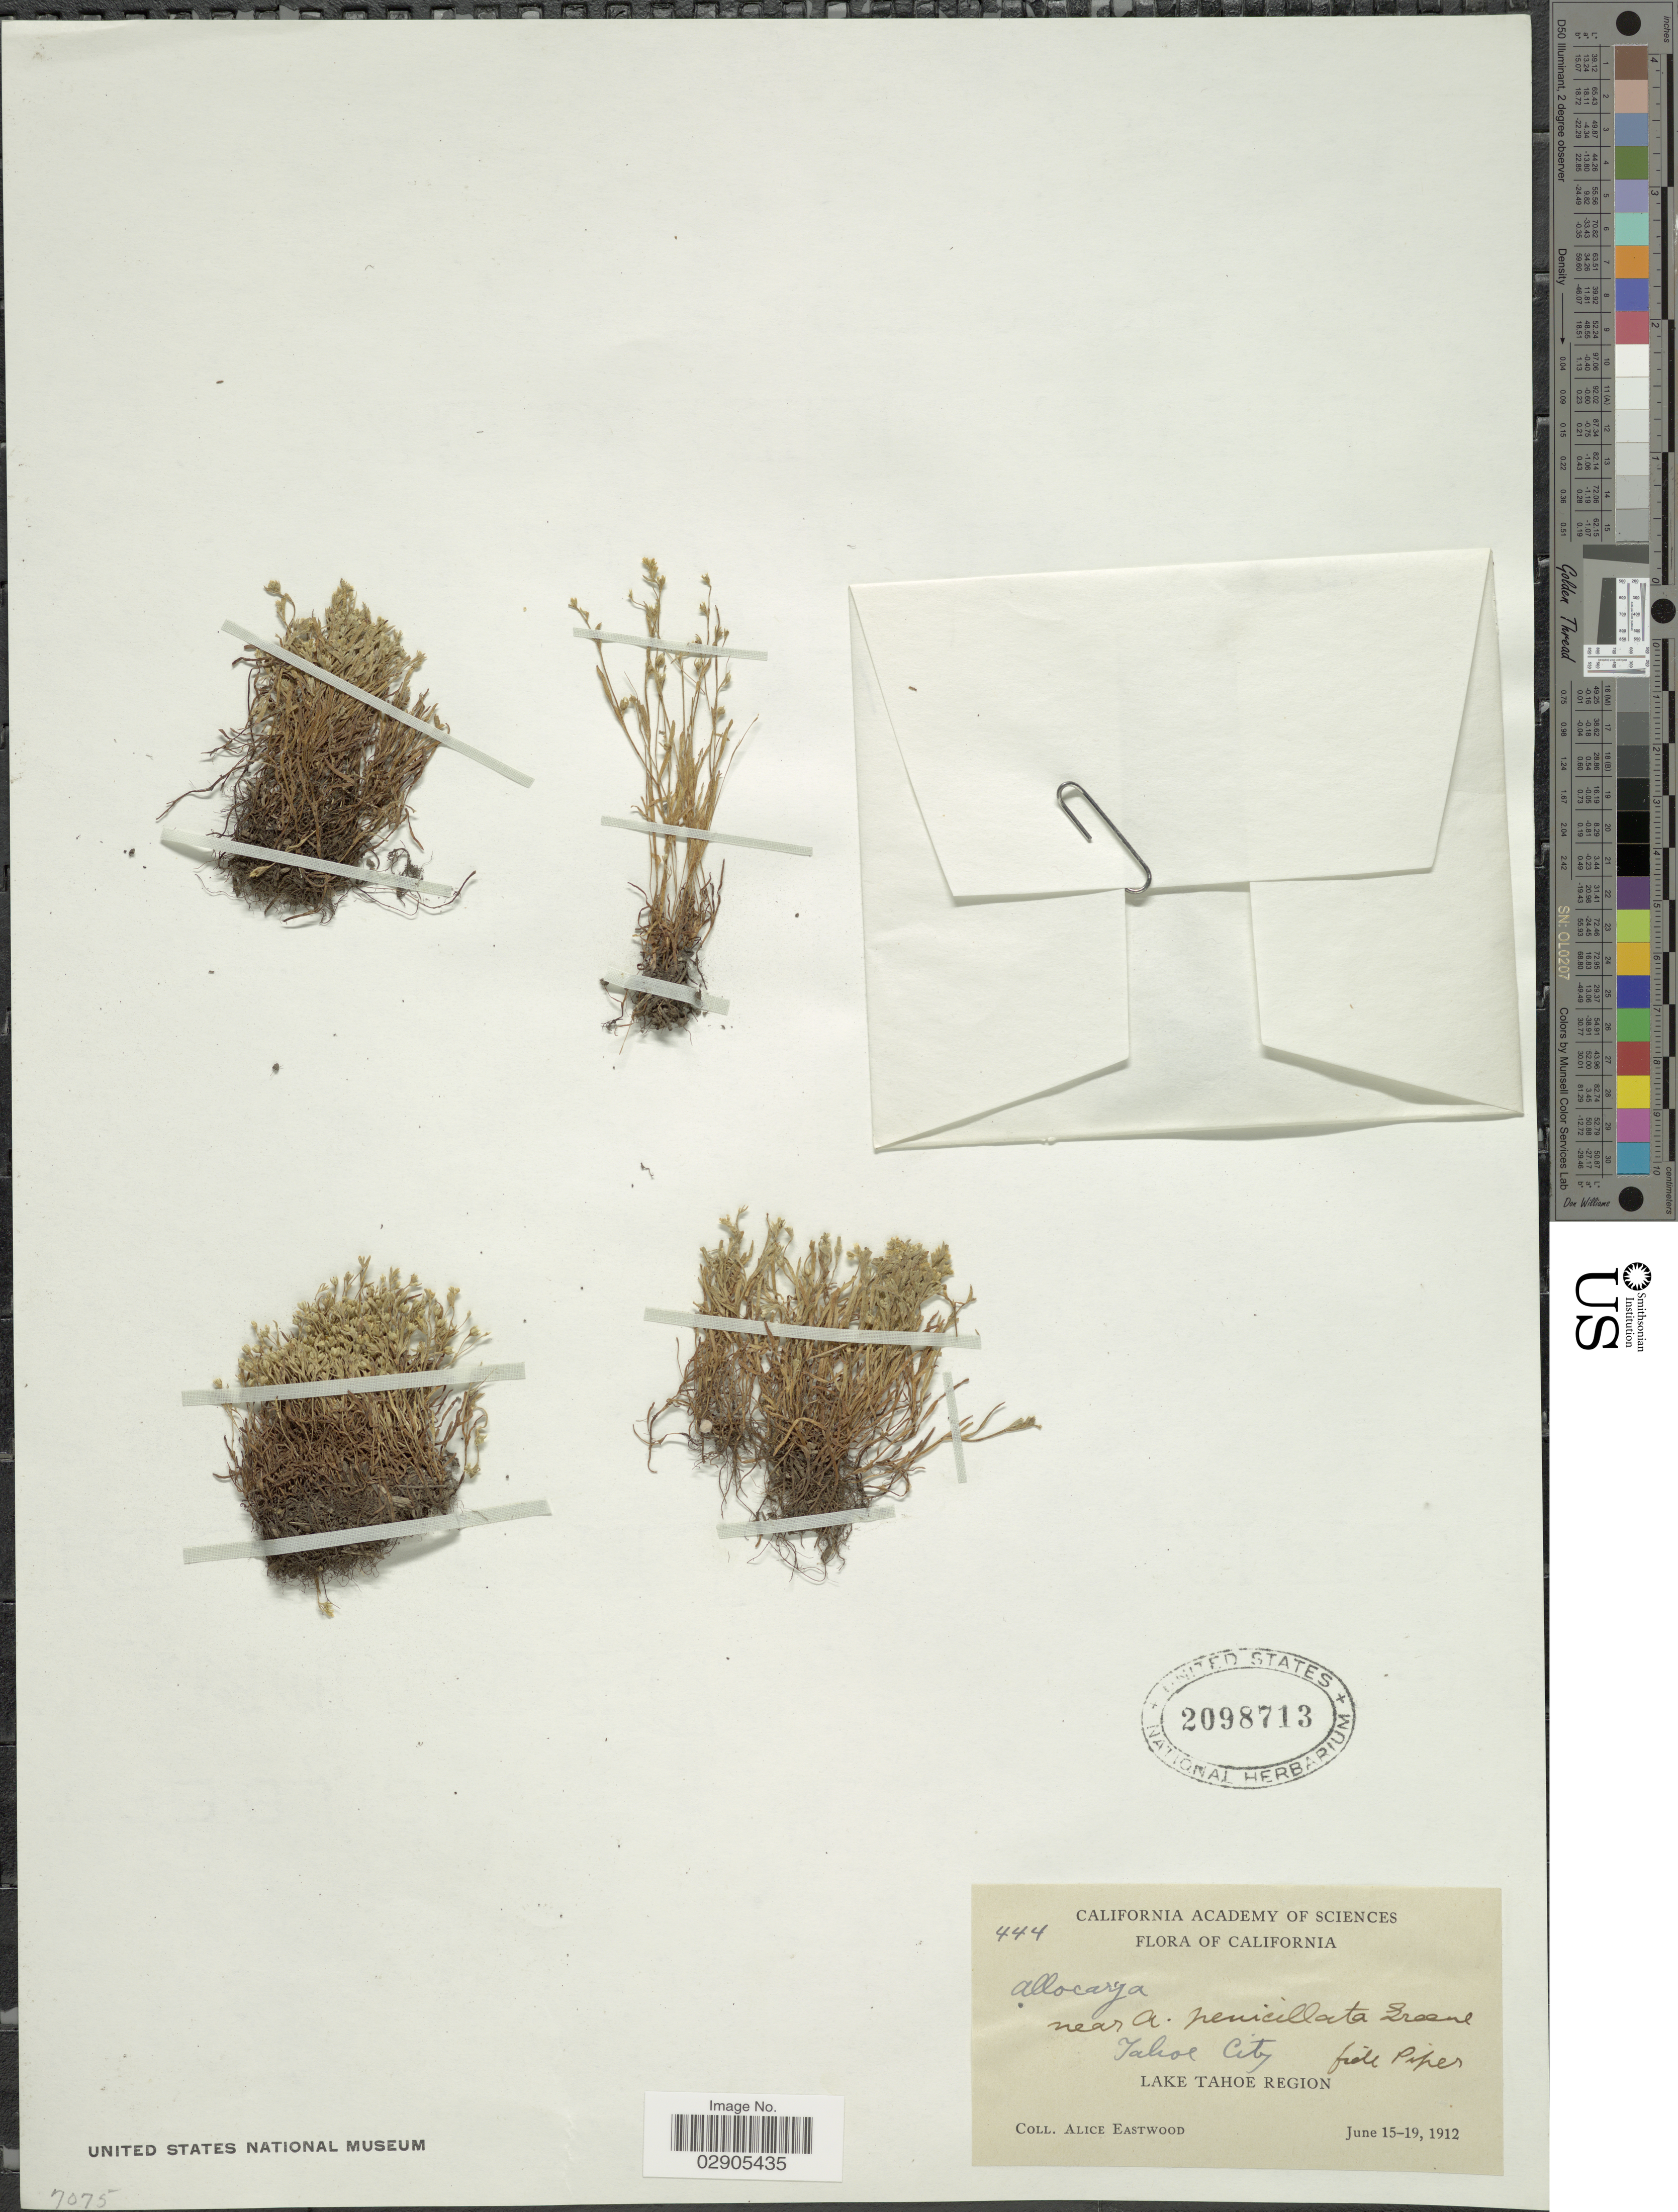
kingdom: Plantae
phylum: Tracheophyta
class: Magnoliopsida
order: Boraginales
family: Boraginaceae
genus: Allocarya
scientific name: Allocarya sp.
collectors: A. Eastwood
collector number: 444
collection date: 1912-06-15/1912-06-19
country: United States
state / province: California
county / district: Placer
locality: Near A. penicillata Greene Tahoe City, Lake Tahoe Region.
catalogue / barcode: US 2098713